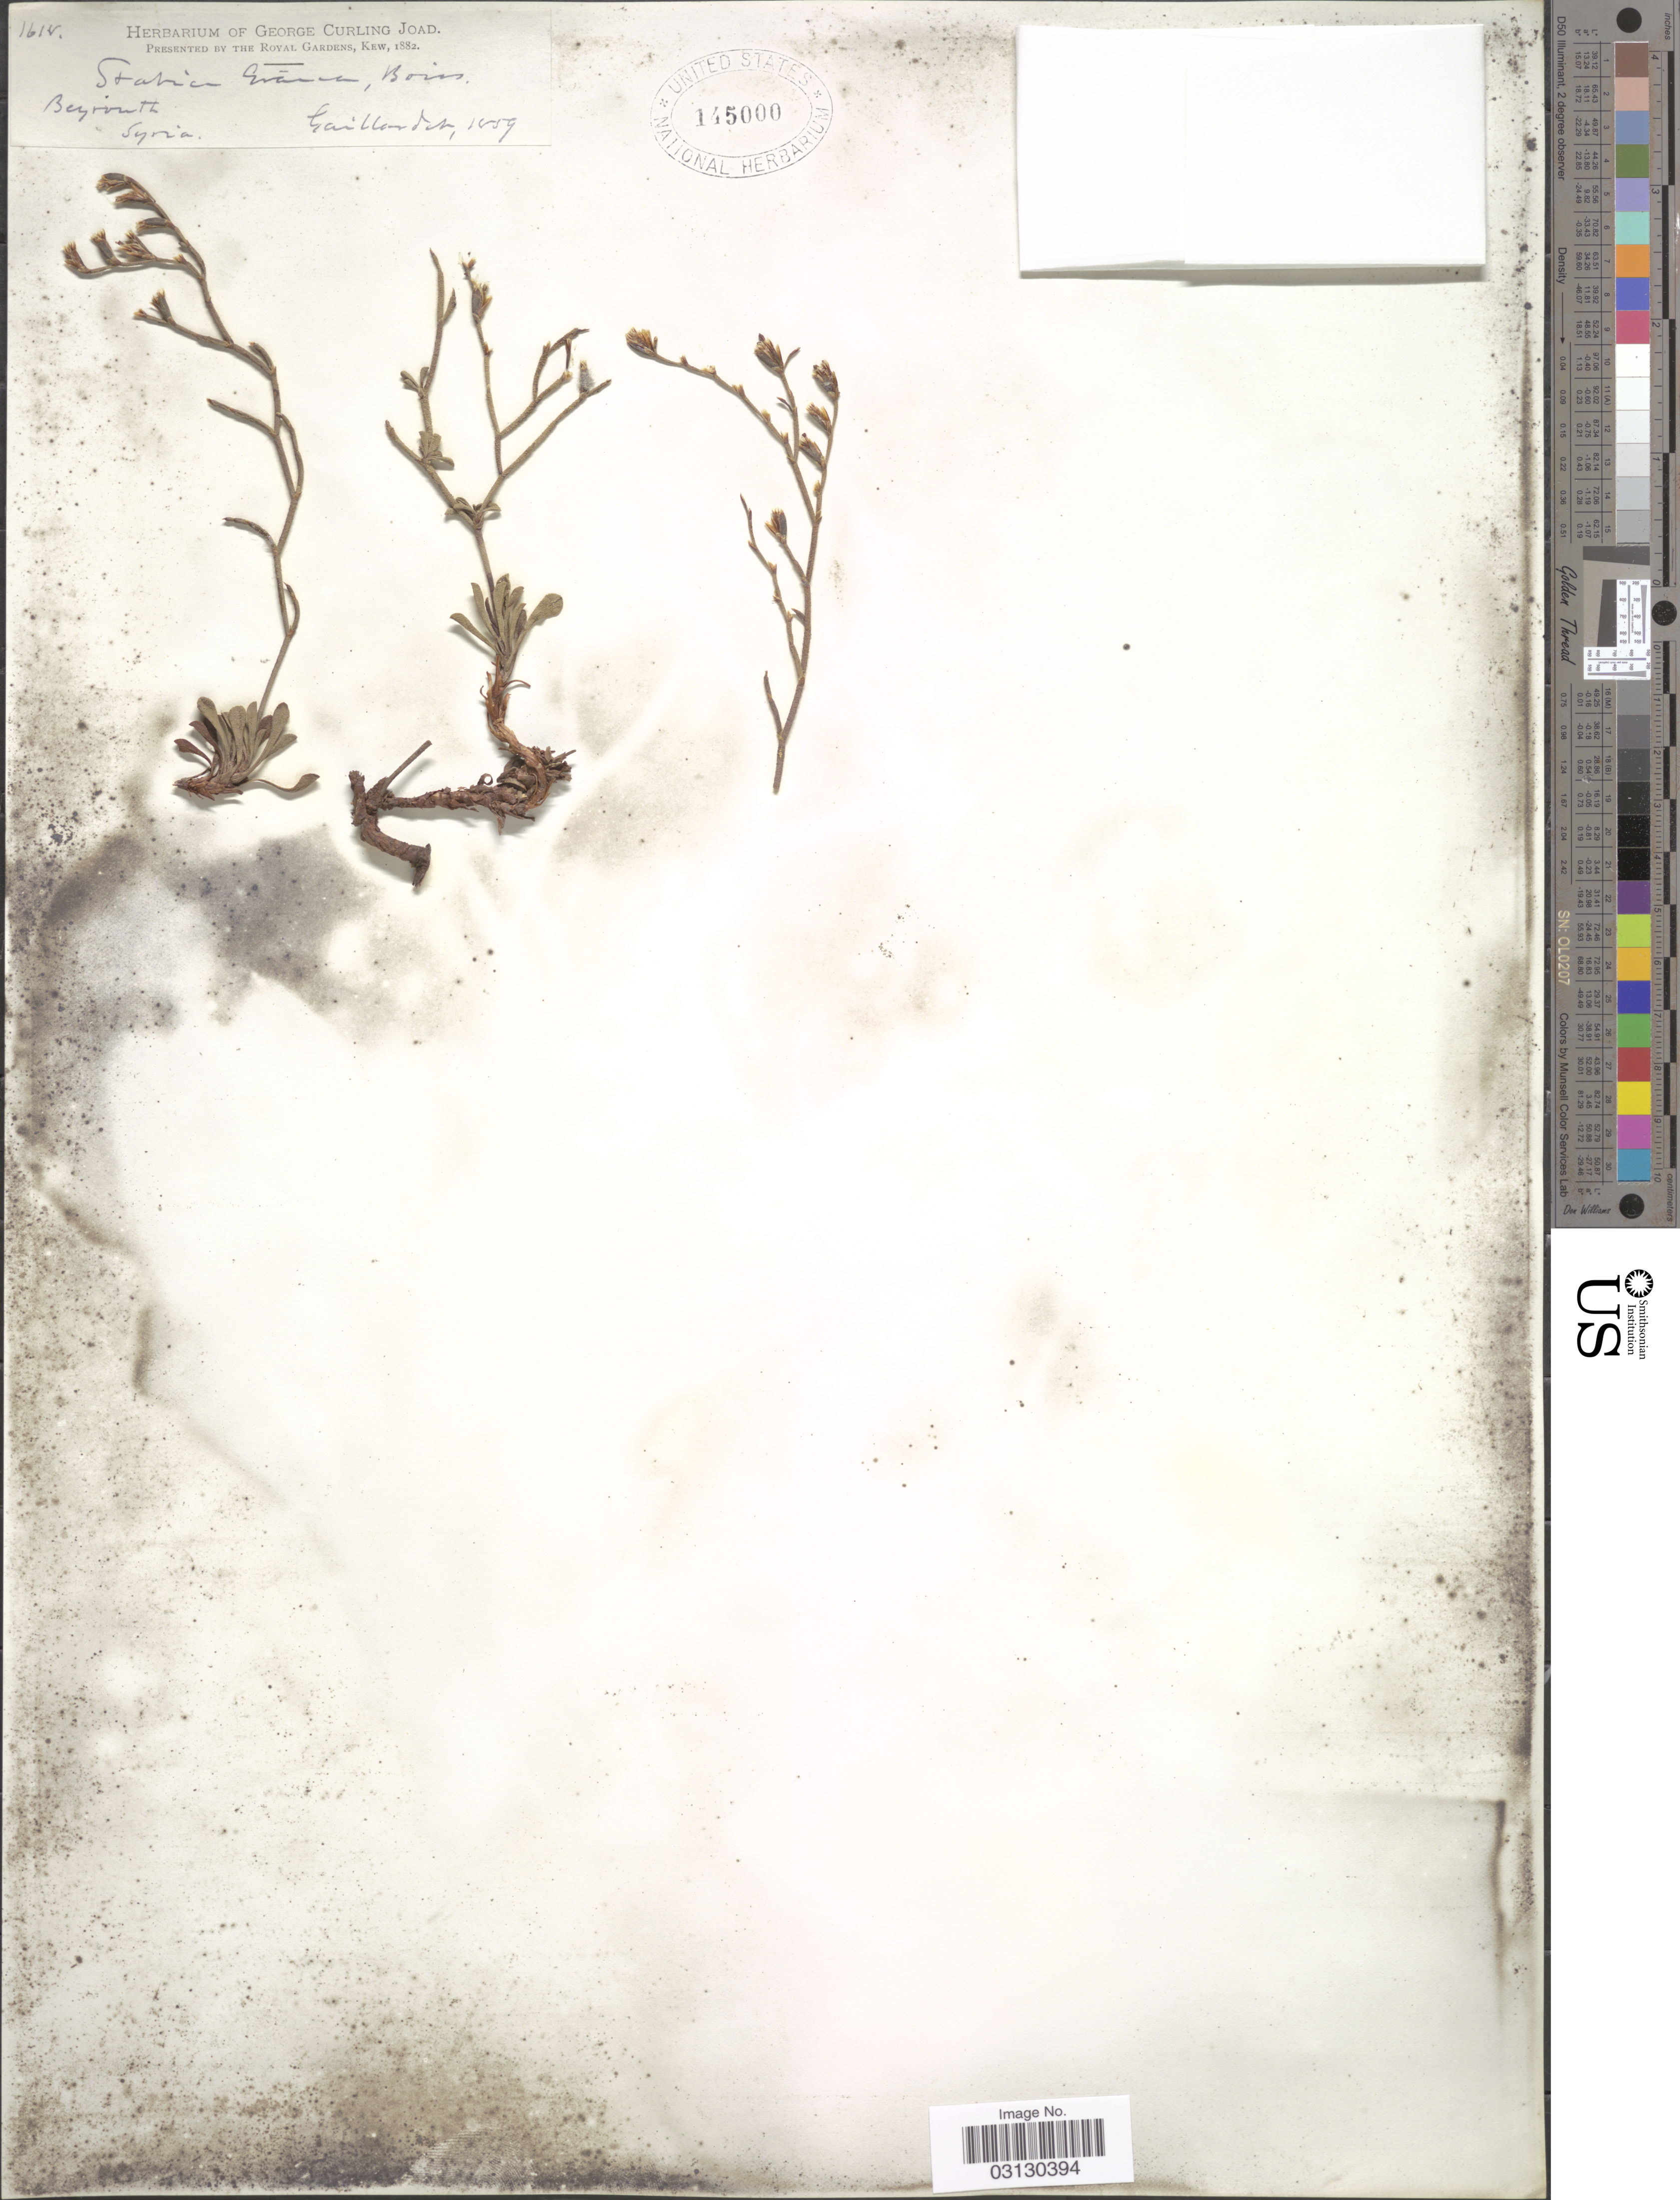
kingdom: Plantae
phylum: Tracheophyta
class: Magnoliopsida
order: Caryophyllales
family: Plumbaginaceae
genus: Limonium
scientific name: Limonium graecum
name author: (Poir.) Kuntze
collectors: -. Gaillardet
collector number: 1612*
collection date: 1859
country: Syria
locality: Beyrouth.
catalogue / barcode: US 145000